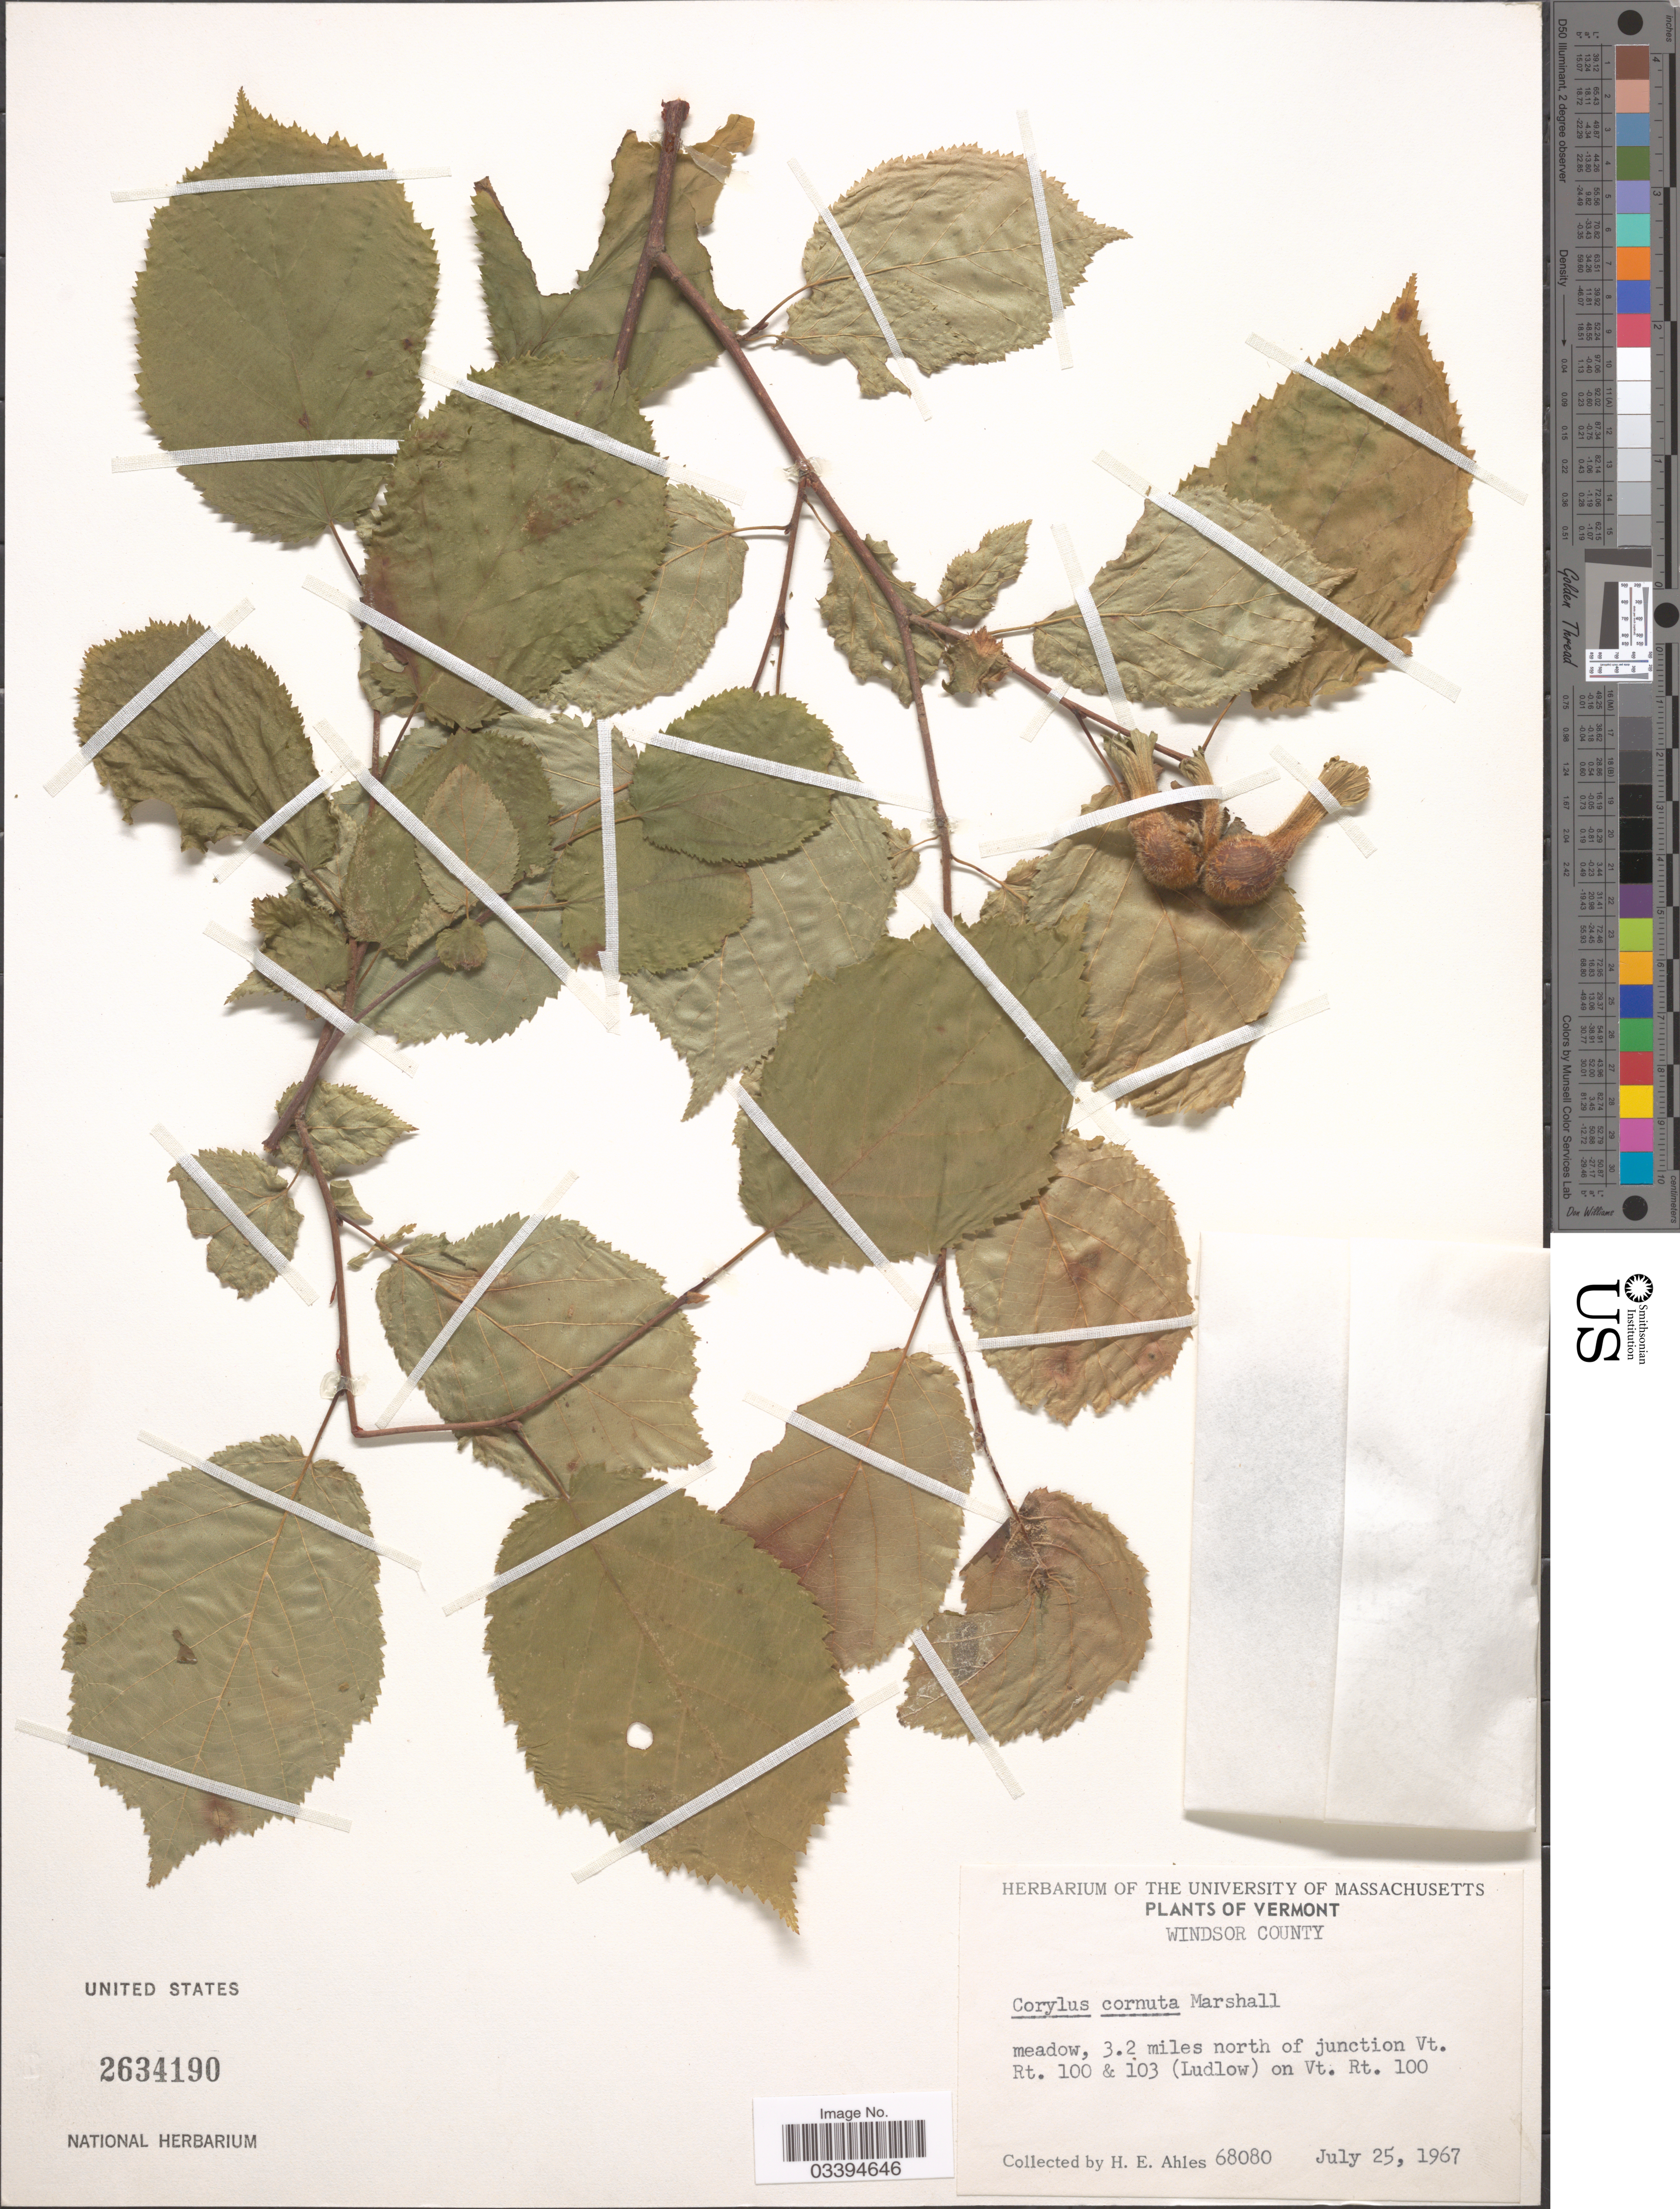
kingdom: Plantae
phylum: Tracheophyta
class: Magnoliopsida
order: Fagales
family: Betulaceae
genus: Corylus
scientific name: Corylus cornuta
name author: Marshall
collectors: H. E. Ahles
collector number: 68080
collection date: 1967-07-25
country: United States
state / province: Vermont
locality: Windsor County, 3.2 miles north of junction Vt. Rt. 100 & 103 (Ludlow) on Vt. Rt. 100.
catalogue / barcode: US 2634190